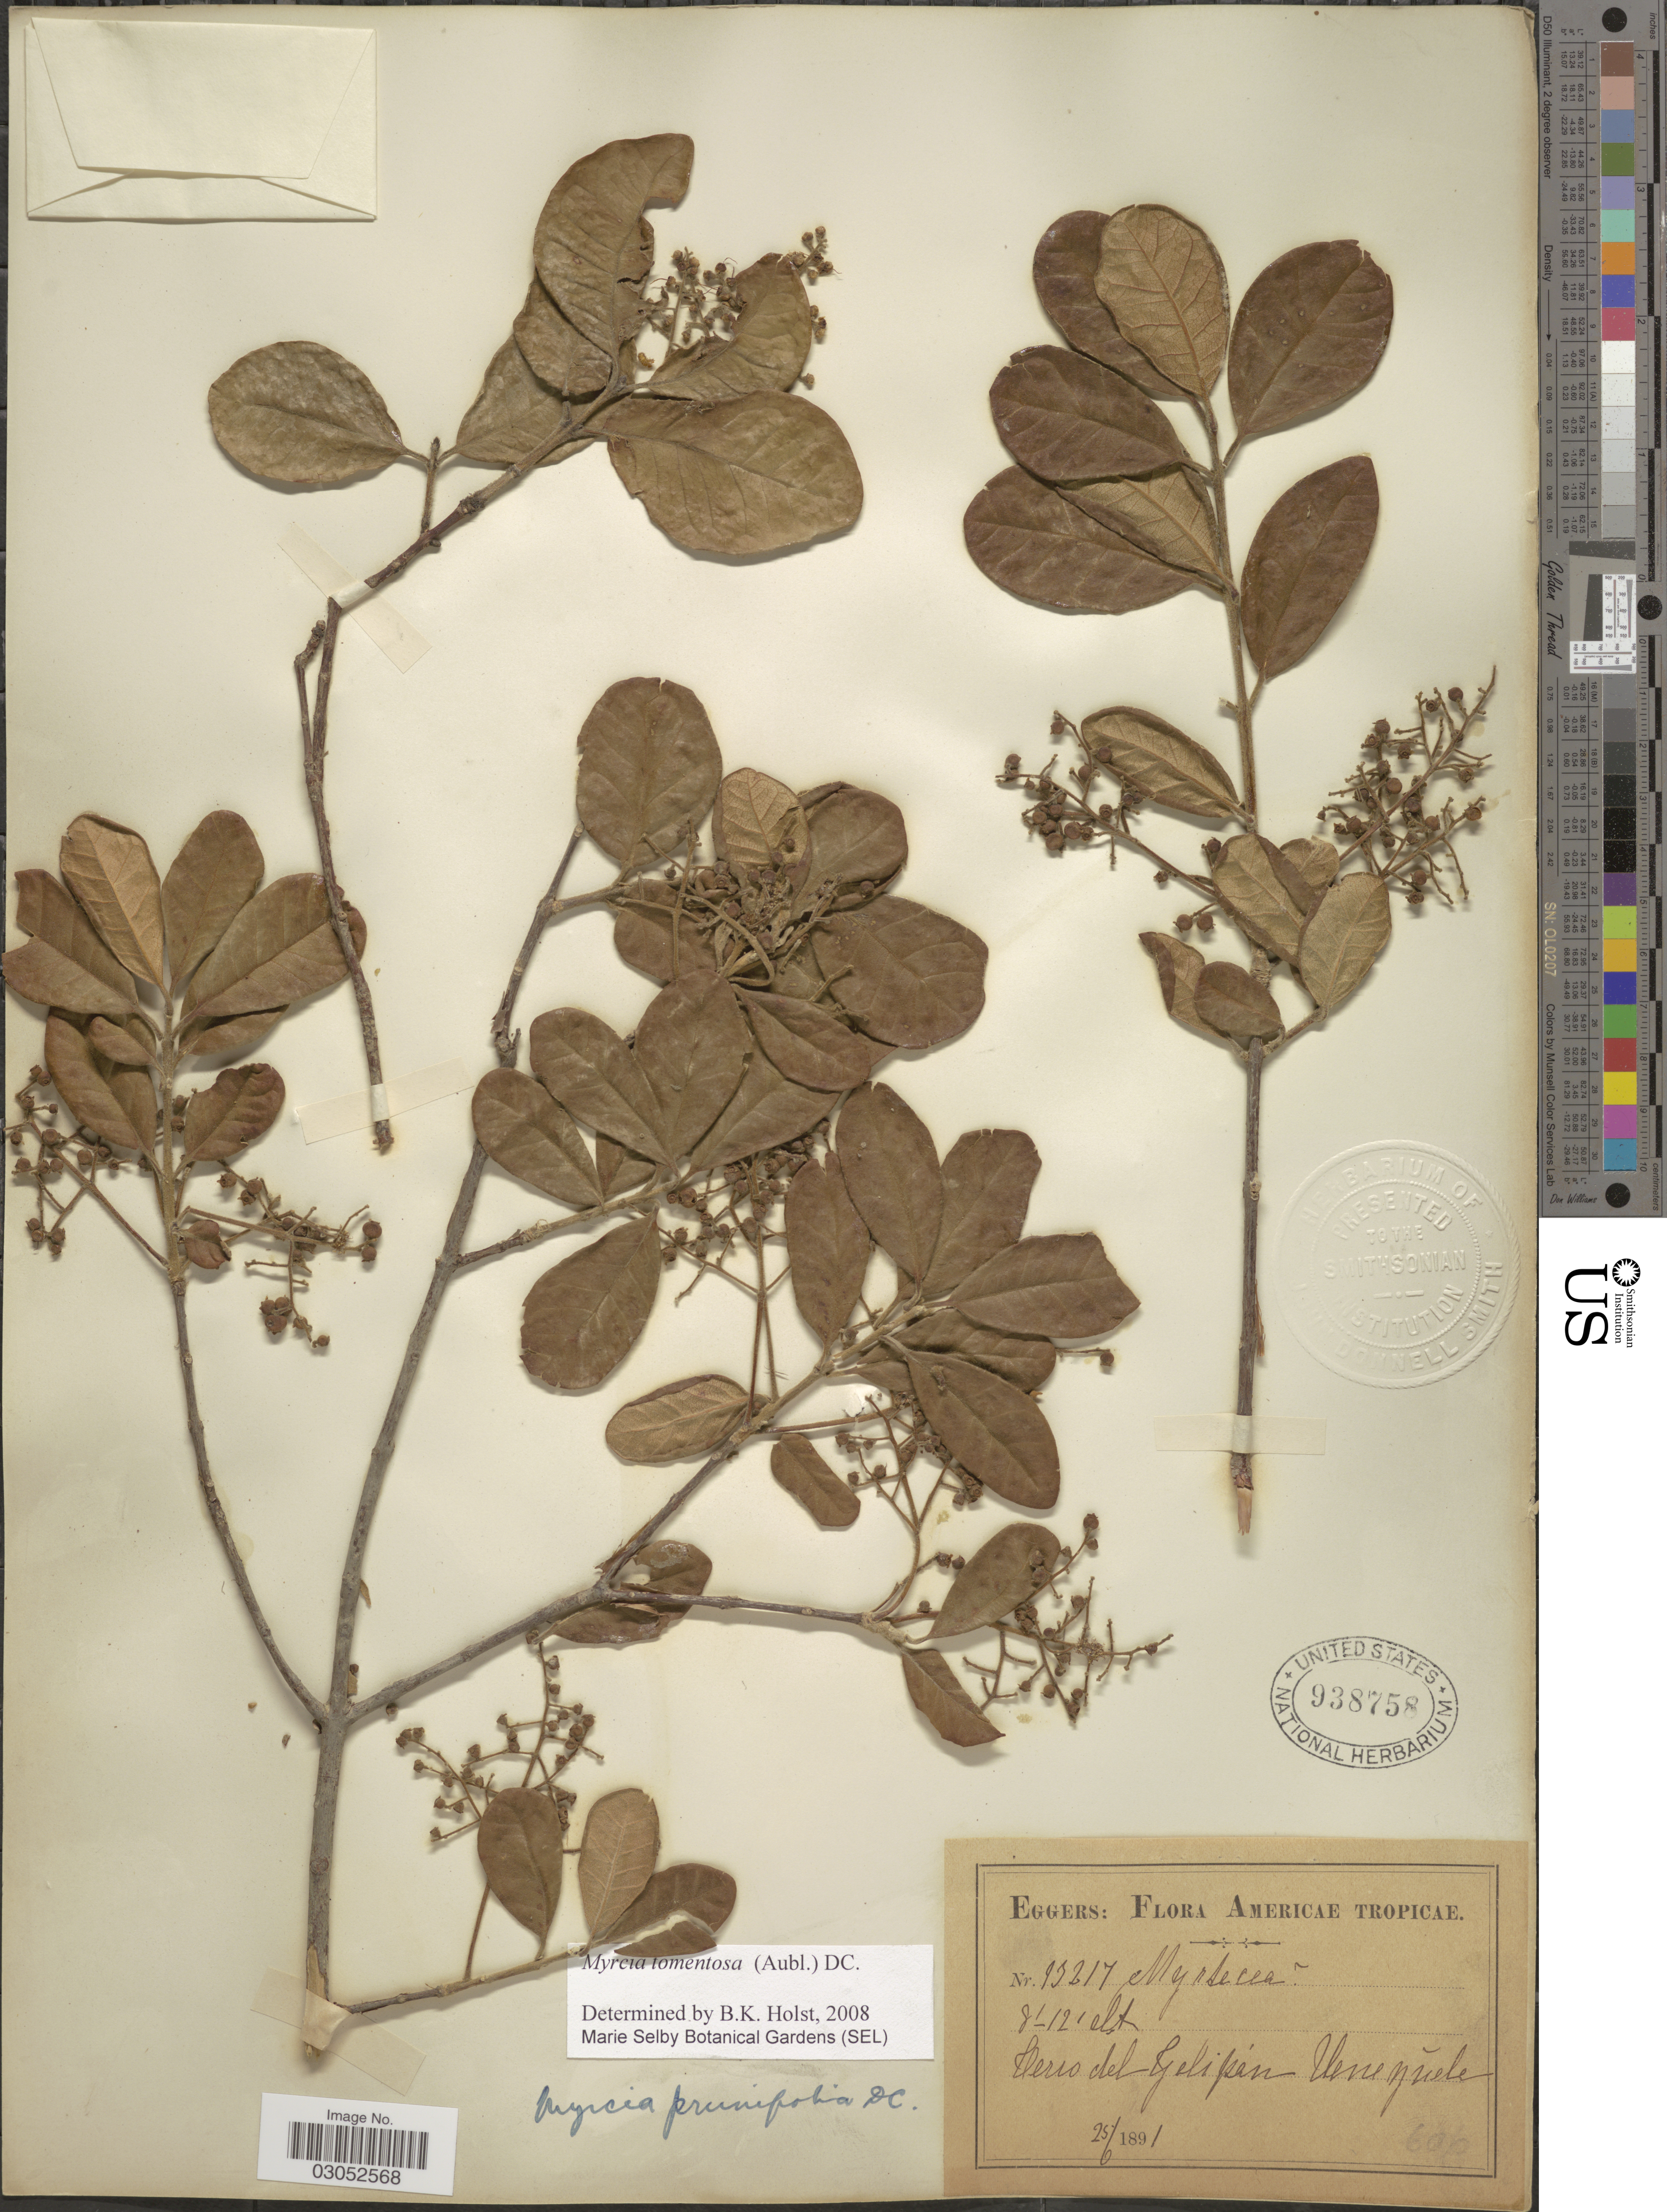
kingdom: Plantae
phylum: Tracheophyta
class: Magnoliopsida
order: Myrtales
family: Myrtaceae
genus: Myrcia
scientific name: Myrcia tomentosa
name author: (Aubl.) DC.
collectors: -. Eggers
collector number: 13217*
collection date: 1891-06-25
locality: Cerro del Galipán.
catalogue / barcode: US 938758